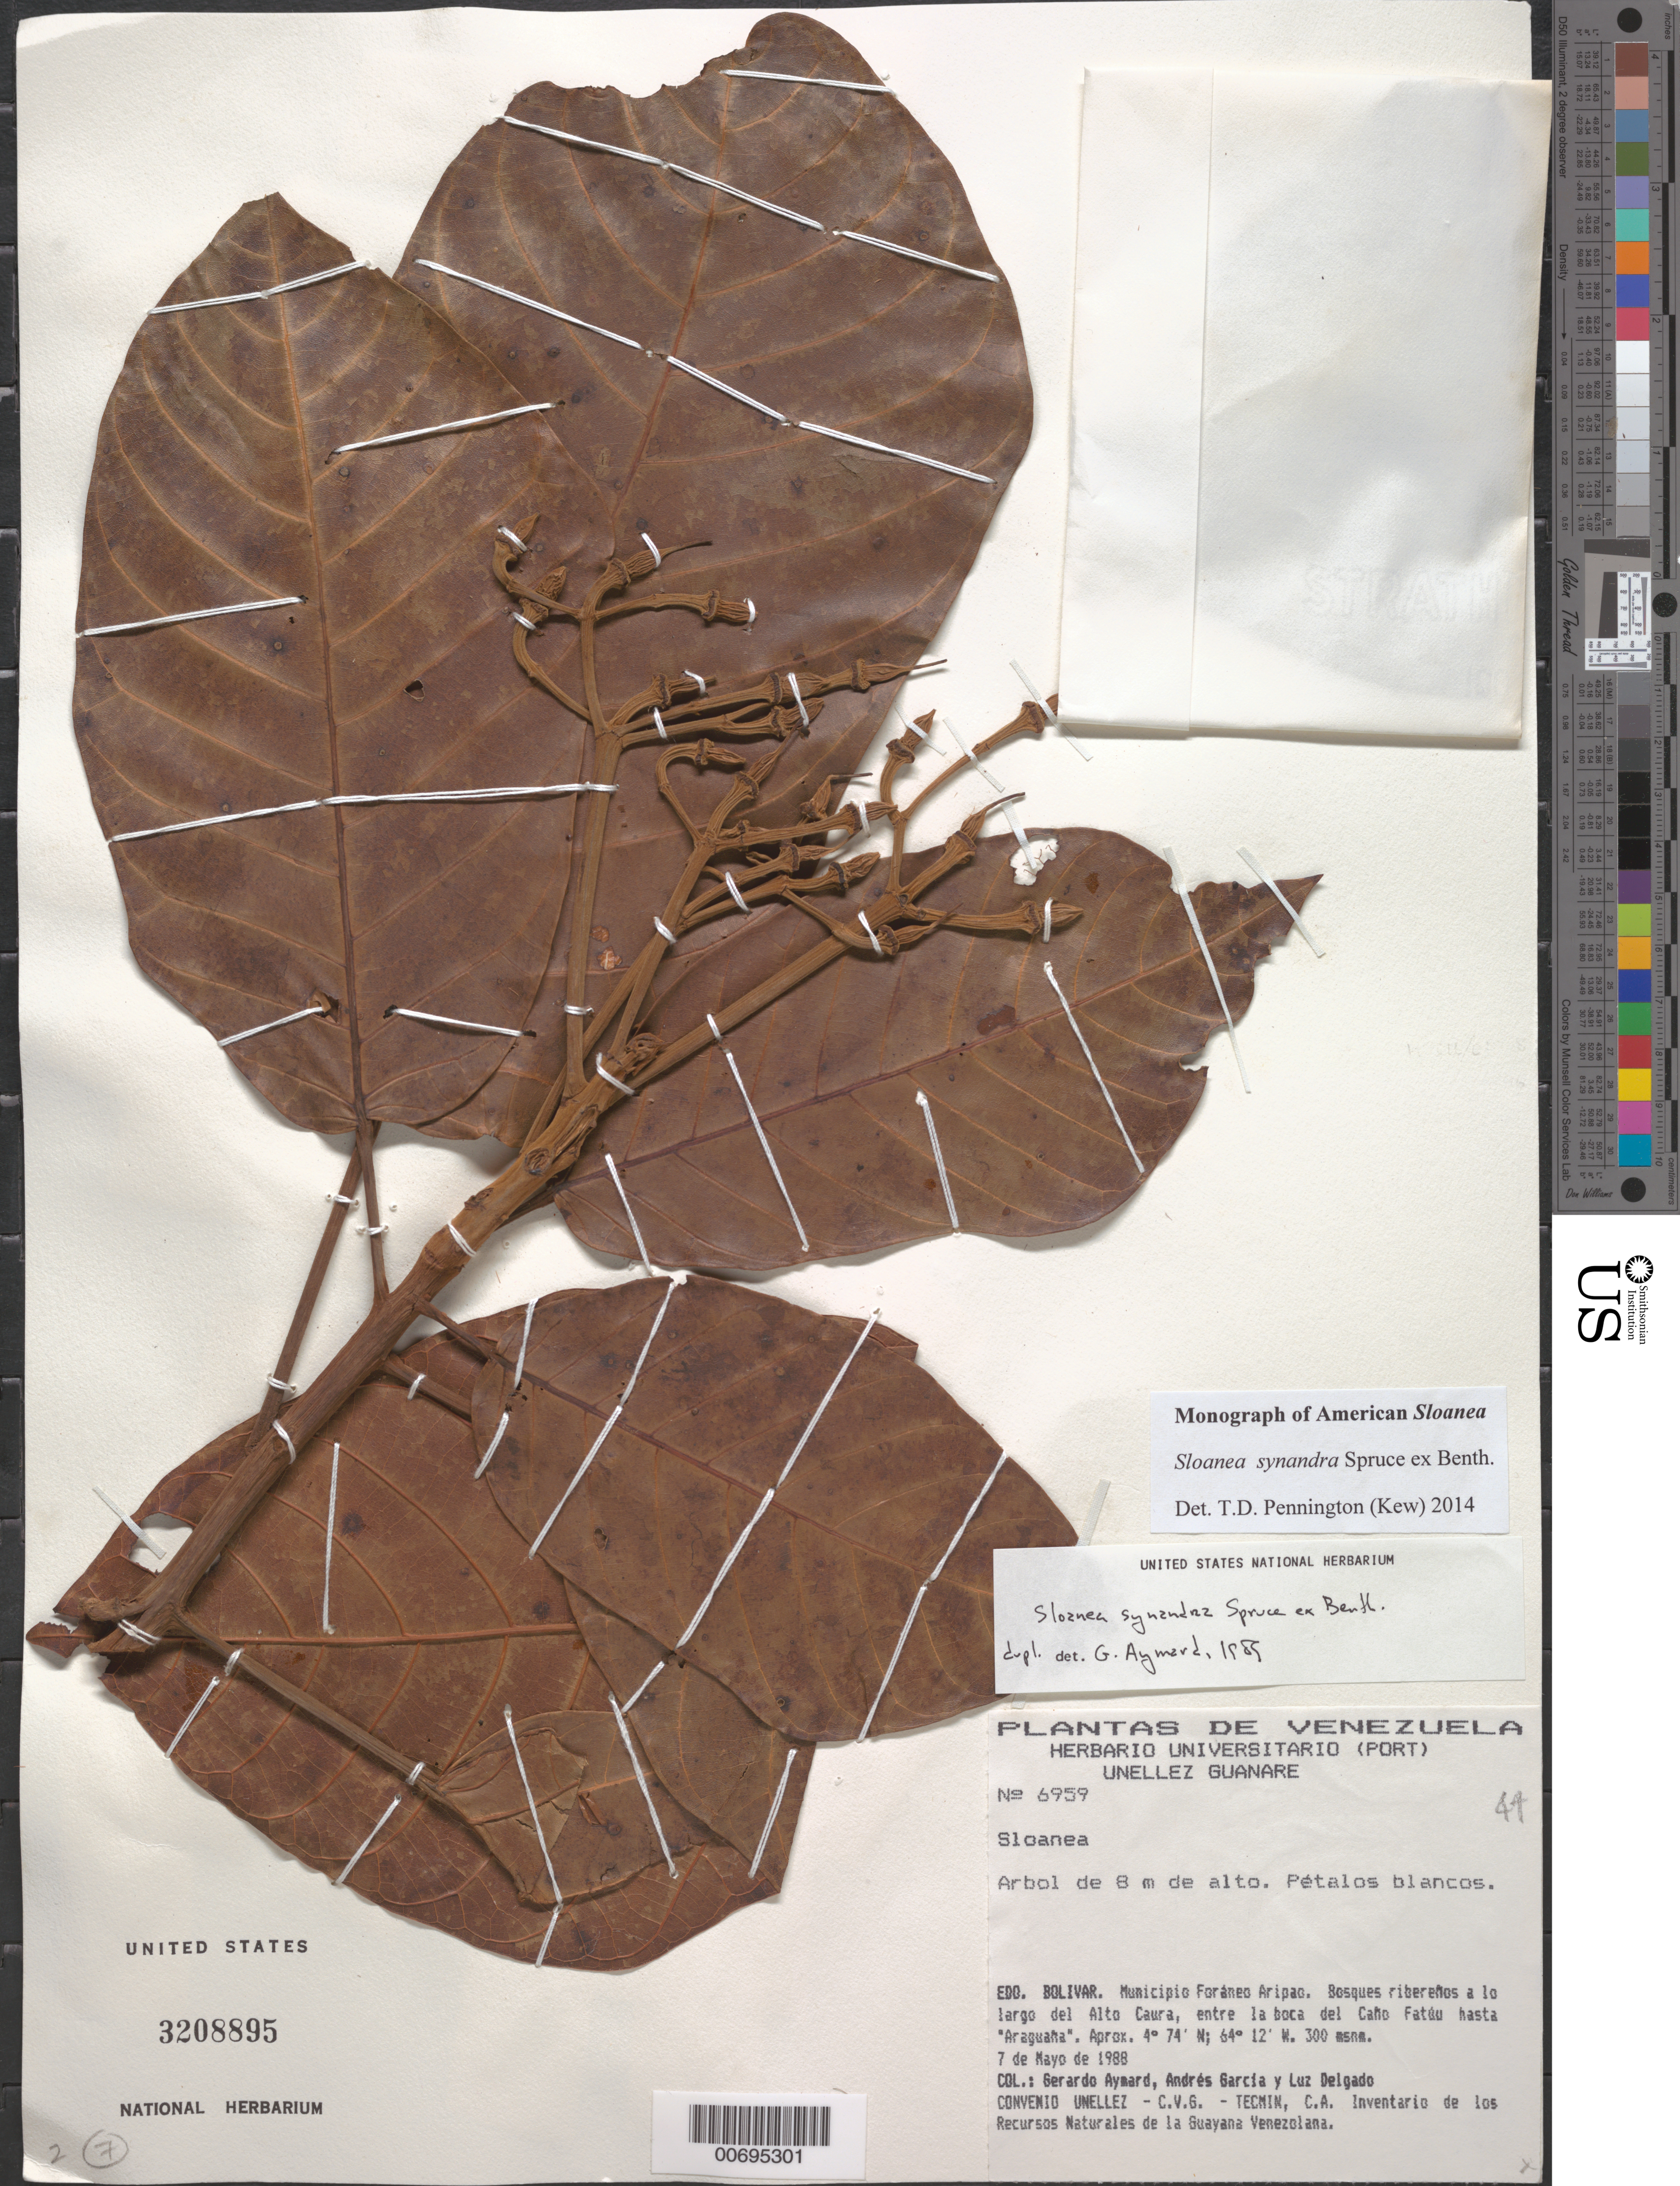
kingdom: Plantae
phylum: Tracheophyta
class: Magnoliopsida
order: Oxalidales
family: Elaeocarpaceae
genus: Sloanea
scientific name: Sloanea synandra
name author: Spruce ex Benth.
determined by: Pennington, T. D., (K)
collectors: G. A. Aymard, A. Garcia & L. Delgado V.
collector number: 6959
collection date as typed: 7-May-88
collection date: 1988-05-07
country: Venezuela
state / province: Bolívar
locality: Mun. Foraneo Aripao, Alto Caura, del Caño Fatúu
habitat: Riparian forest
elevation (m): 300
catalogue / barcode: US 3208895